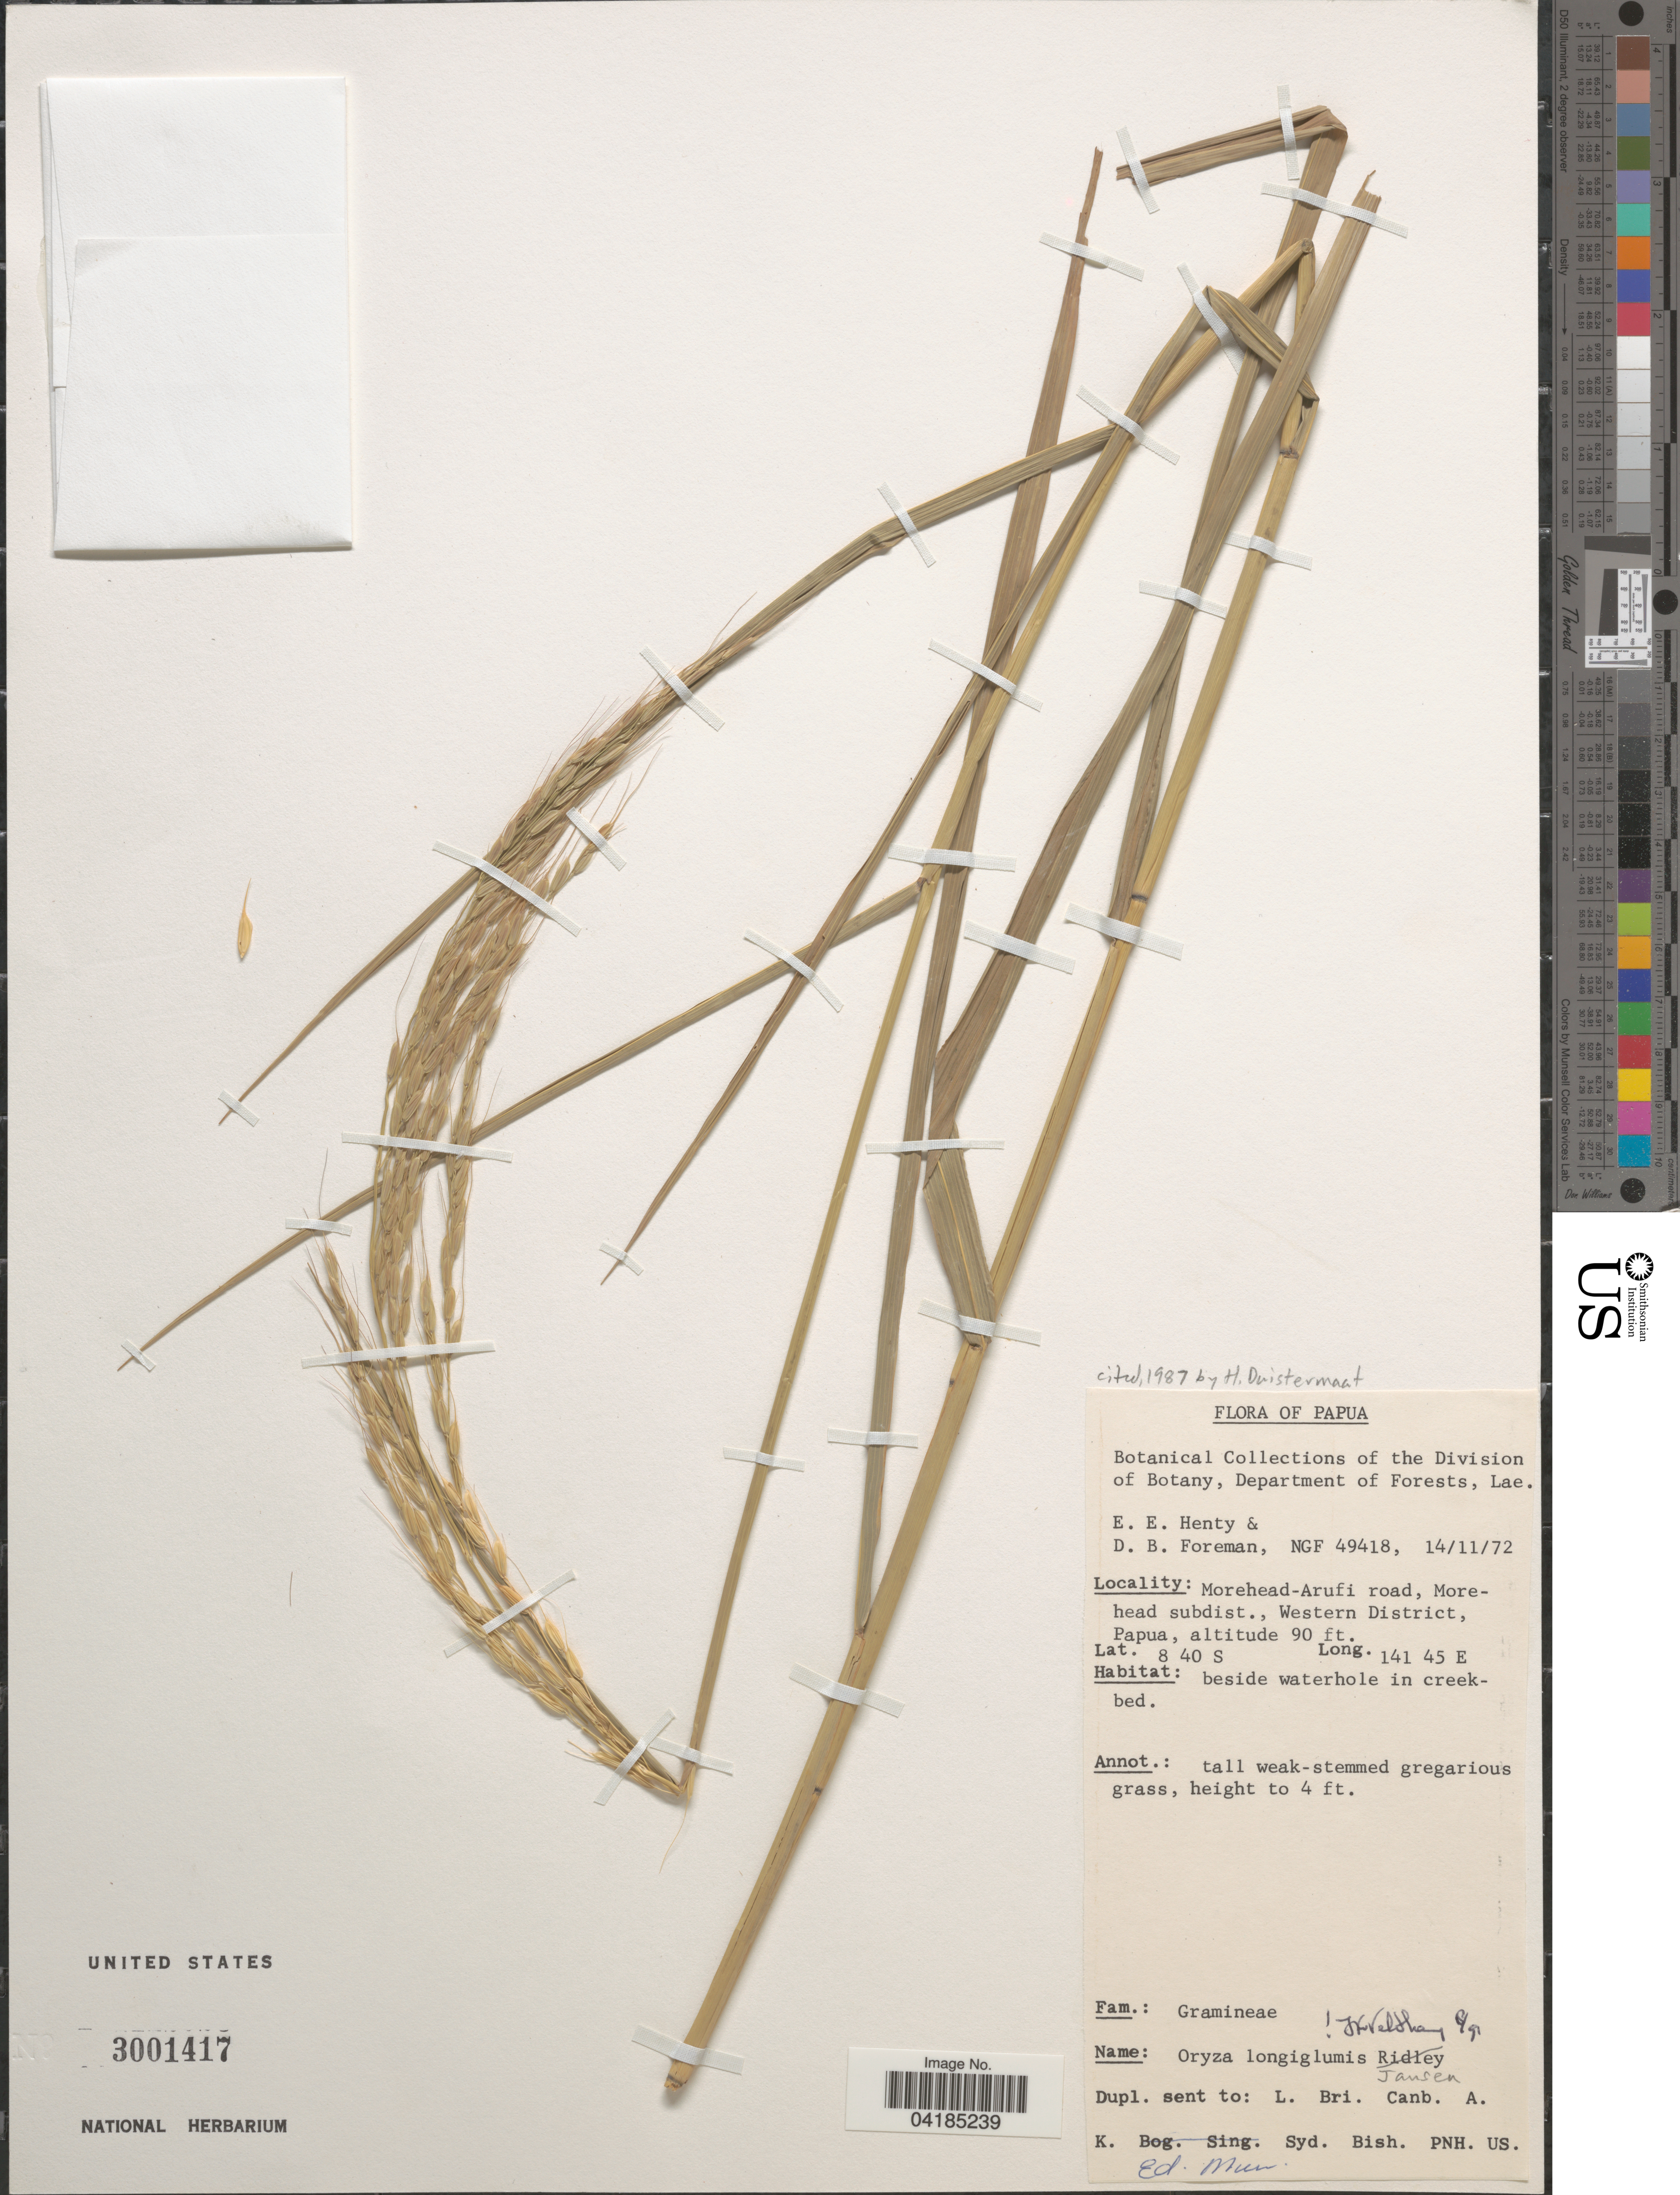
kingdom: Plantae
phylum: Tracheophyta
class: Liliopsida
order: Poales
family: Poaceae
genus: Oryza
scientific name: Oryza longiglumis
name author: Jansen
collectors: E. Henty & D. Foreman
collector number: NGF49418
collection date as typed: Transcribed d/m/y: 14/11/72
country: Papua New Guinea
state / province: Manus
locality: Morehead-Arufi road, Morehead subdist., Western District.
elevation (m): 27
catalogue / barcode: US 3001417